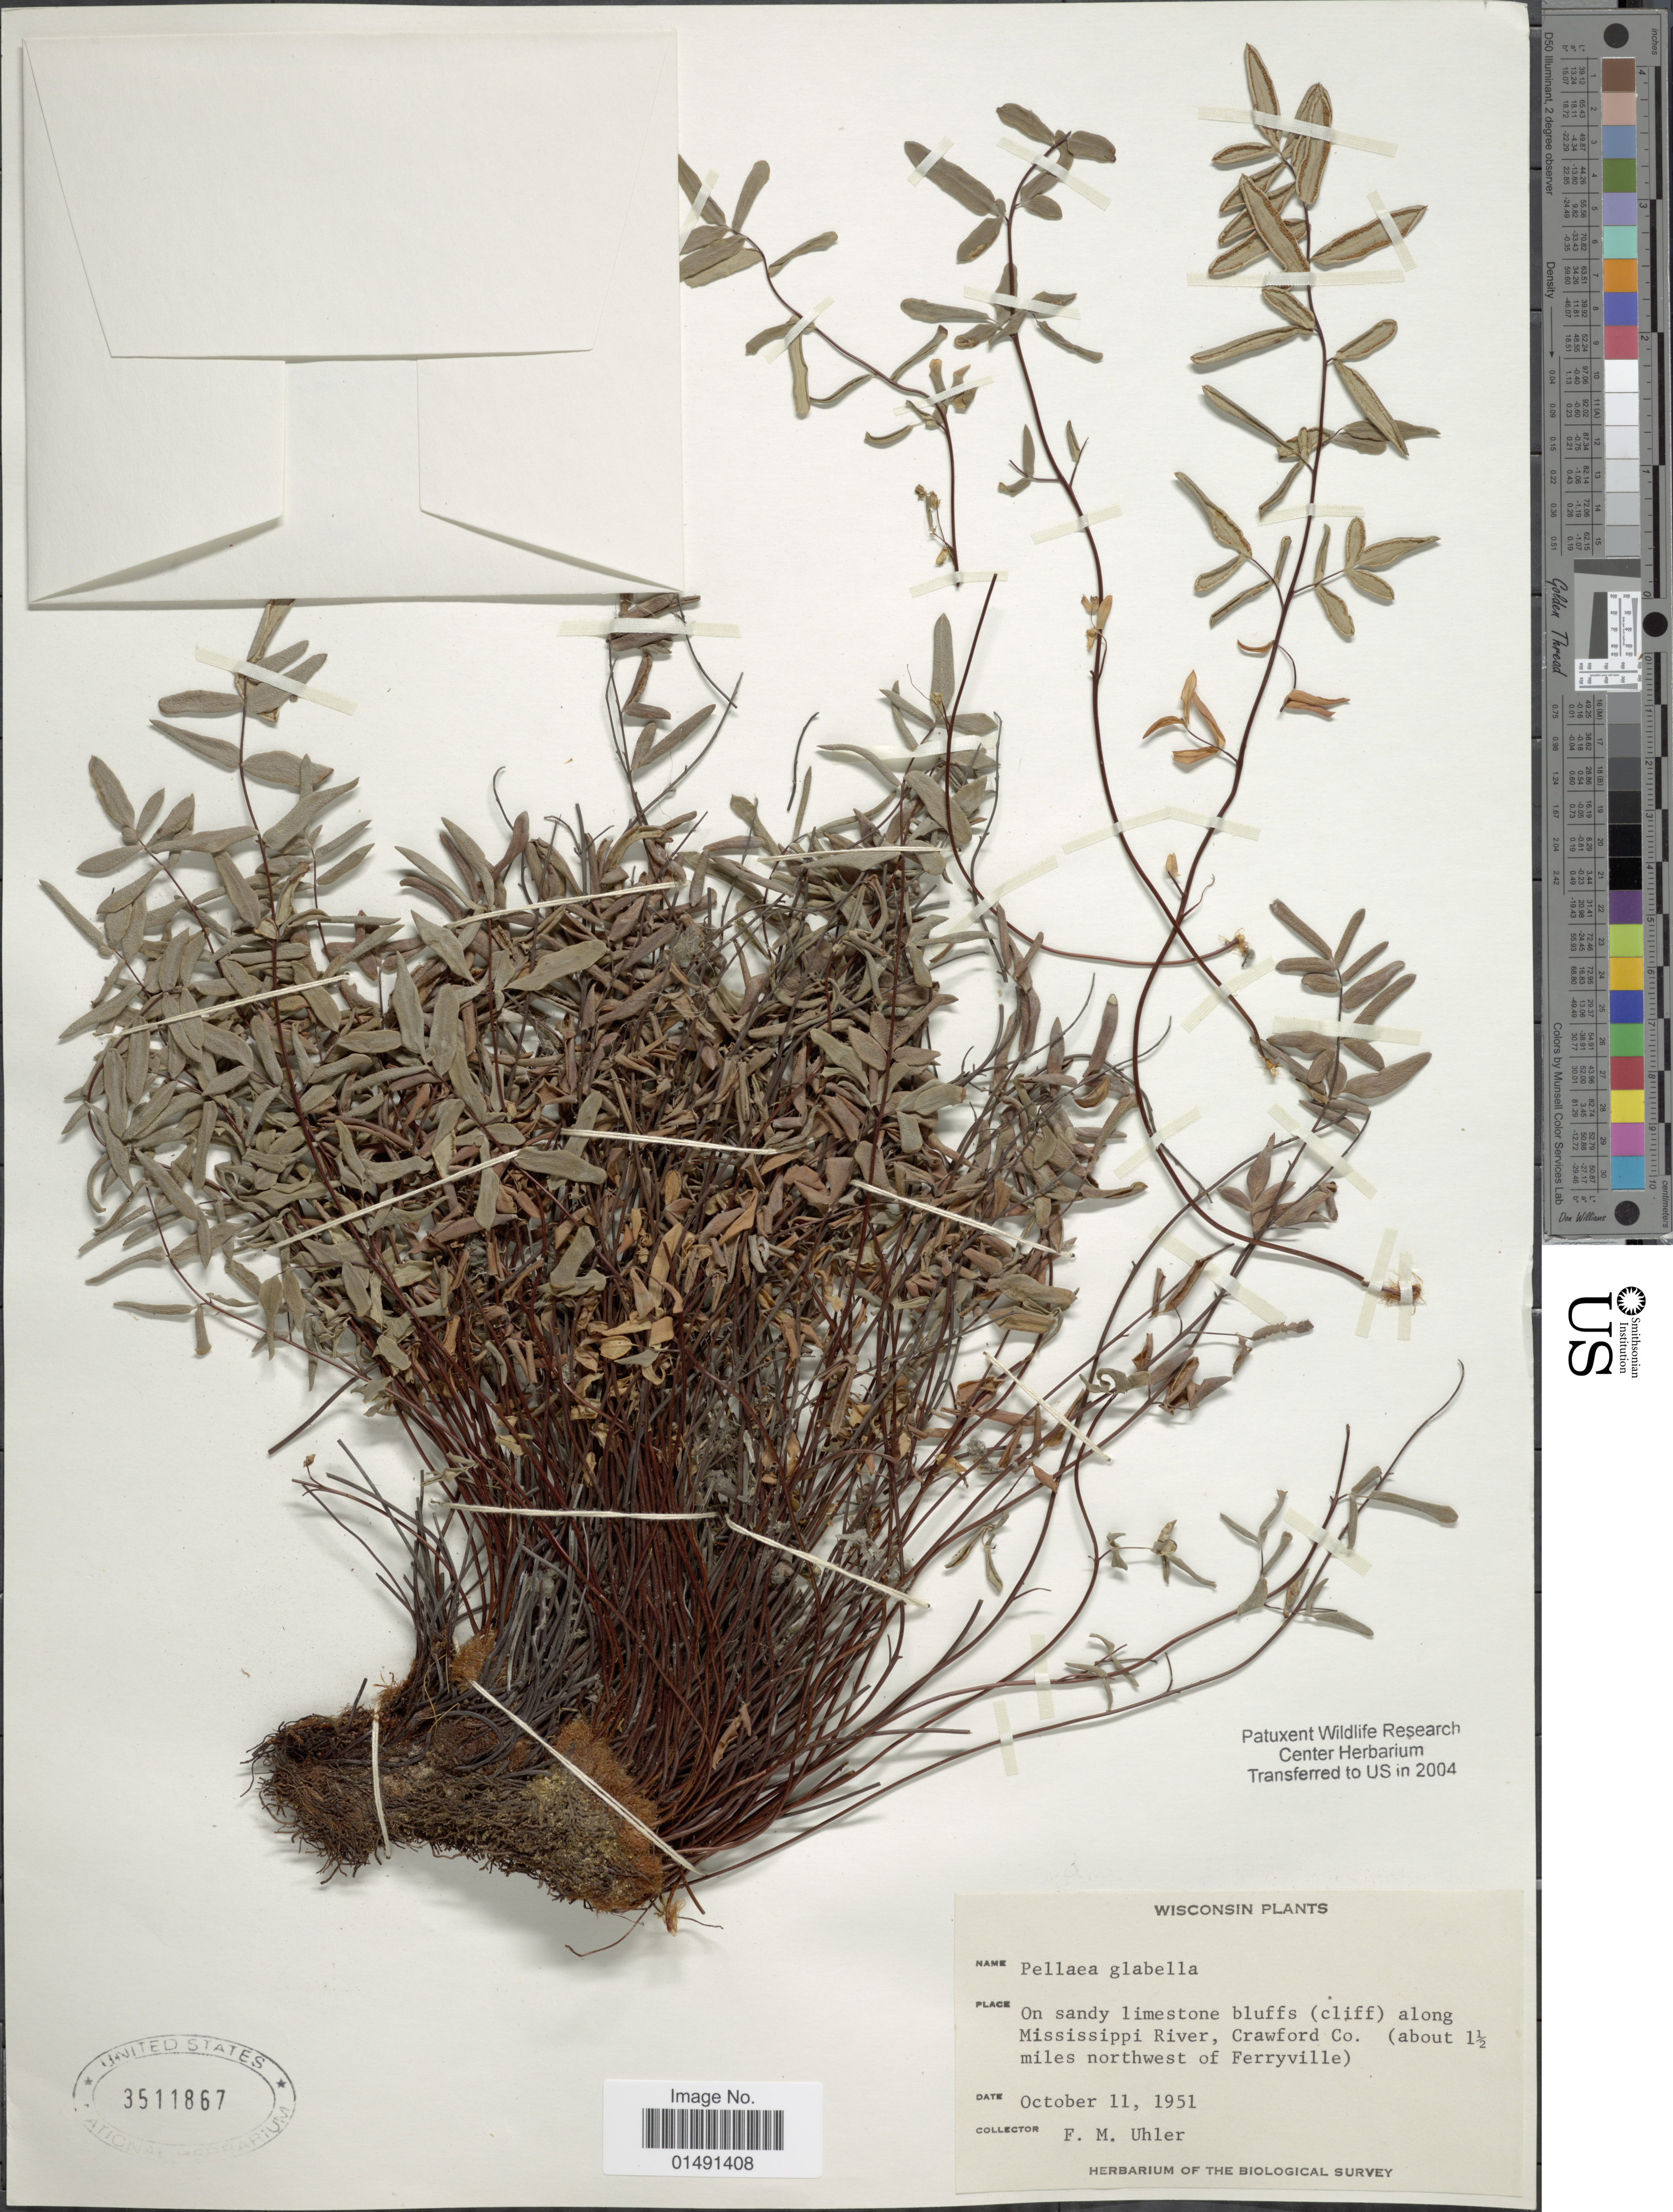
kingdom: Plantae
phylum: Tracheophyta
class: Polypodiopsida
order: Polypodiales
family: Pteridaceae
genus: Pellaea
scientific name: Pellaea glabella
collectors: F. M. Uhler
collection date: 1951-10-11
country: United States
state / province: Wisconsin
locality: On sandy limestone bluffs (cliff) along MIssissippi River, Crawford Co. (about 1½ miles northwest of ferryville)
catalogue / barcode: US 3511867